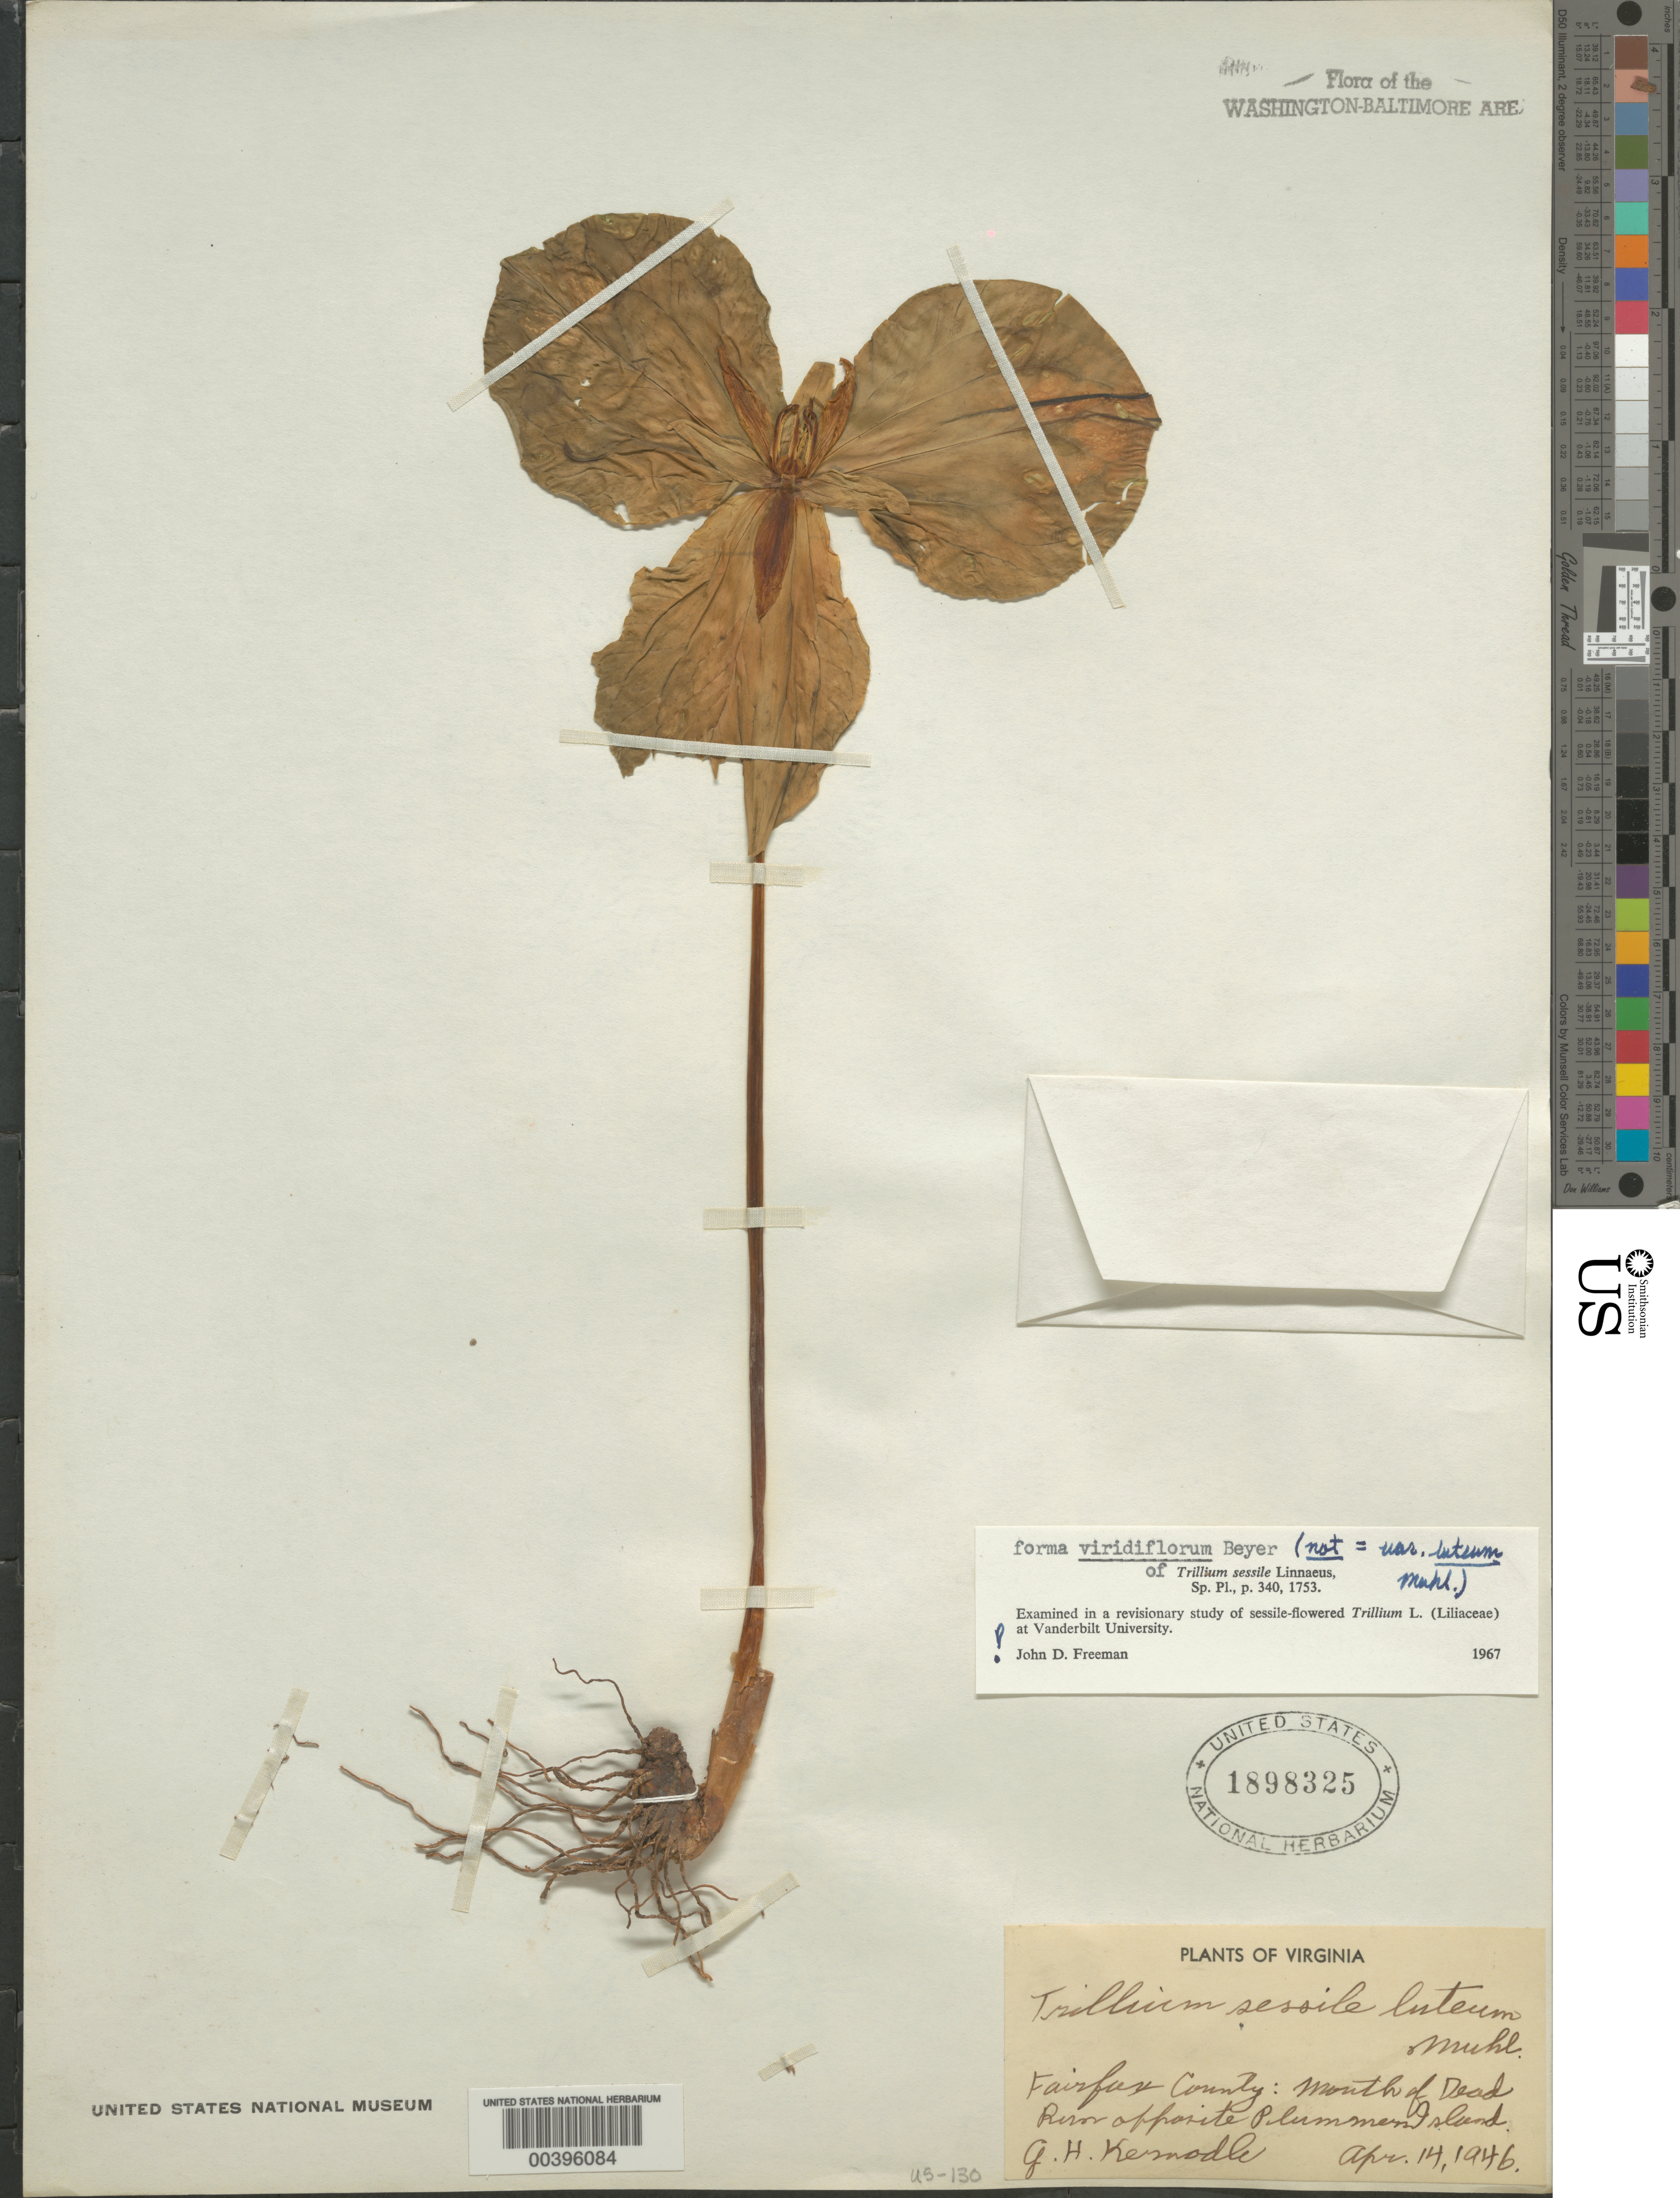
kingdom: Plantae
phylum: Tracheophyta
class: Liliopsida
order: Liliales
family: Melanthiaceae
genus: Trillium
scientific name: Trillium sessile f. viridiflorum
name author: Beyer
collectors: G. Kernodle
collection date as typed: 14 Apr 1946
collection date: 1946-04-14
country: United States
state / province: Virginia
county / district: Fairfax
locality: Dead Run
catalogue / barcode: US 1898325